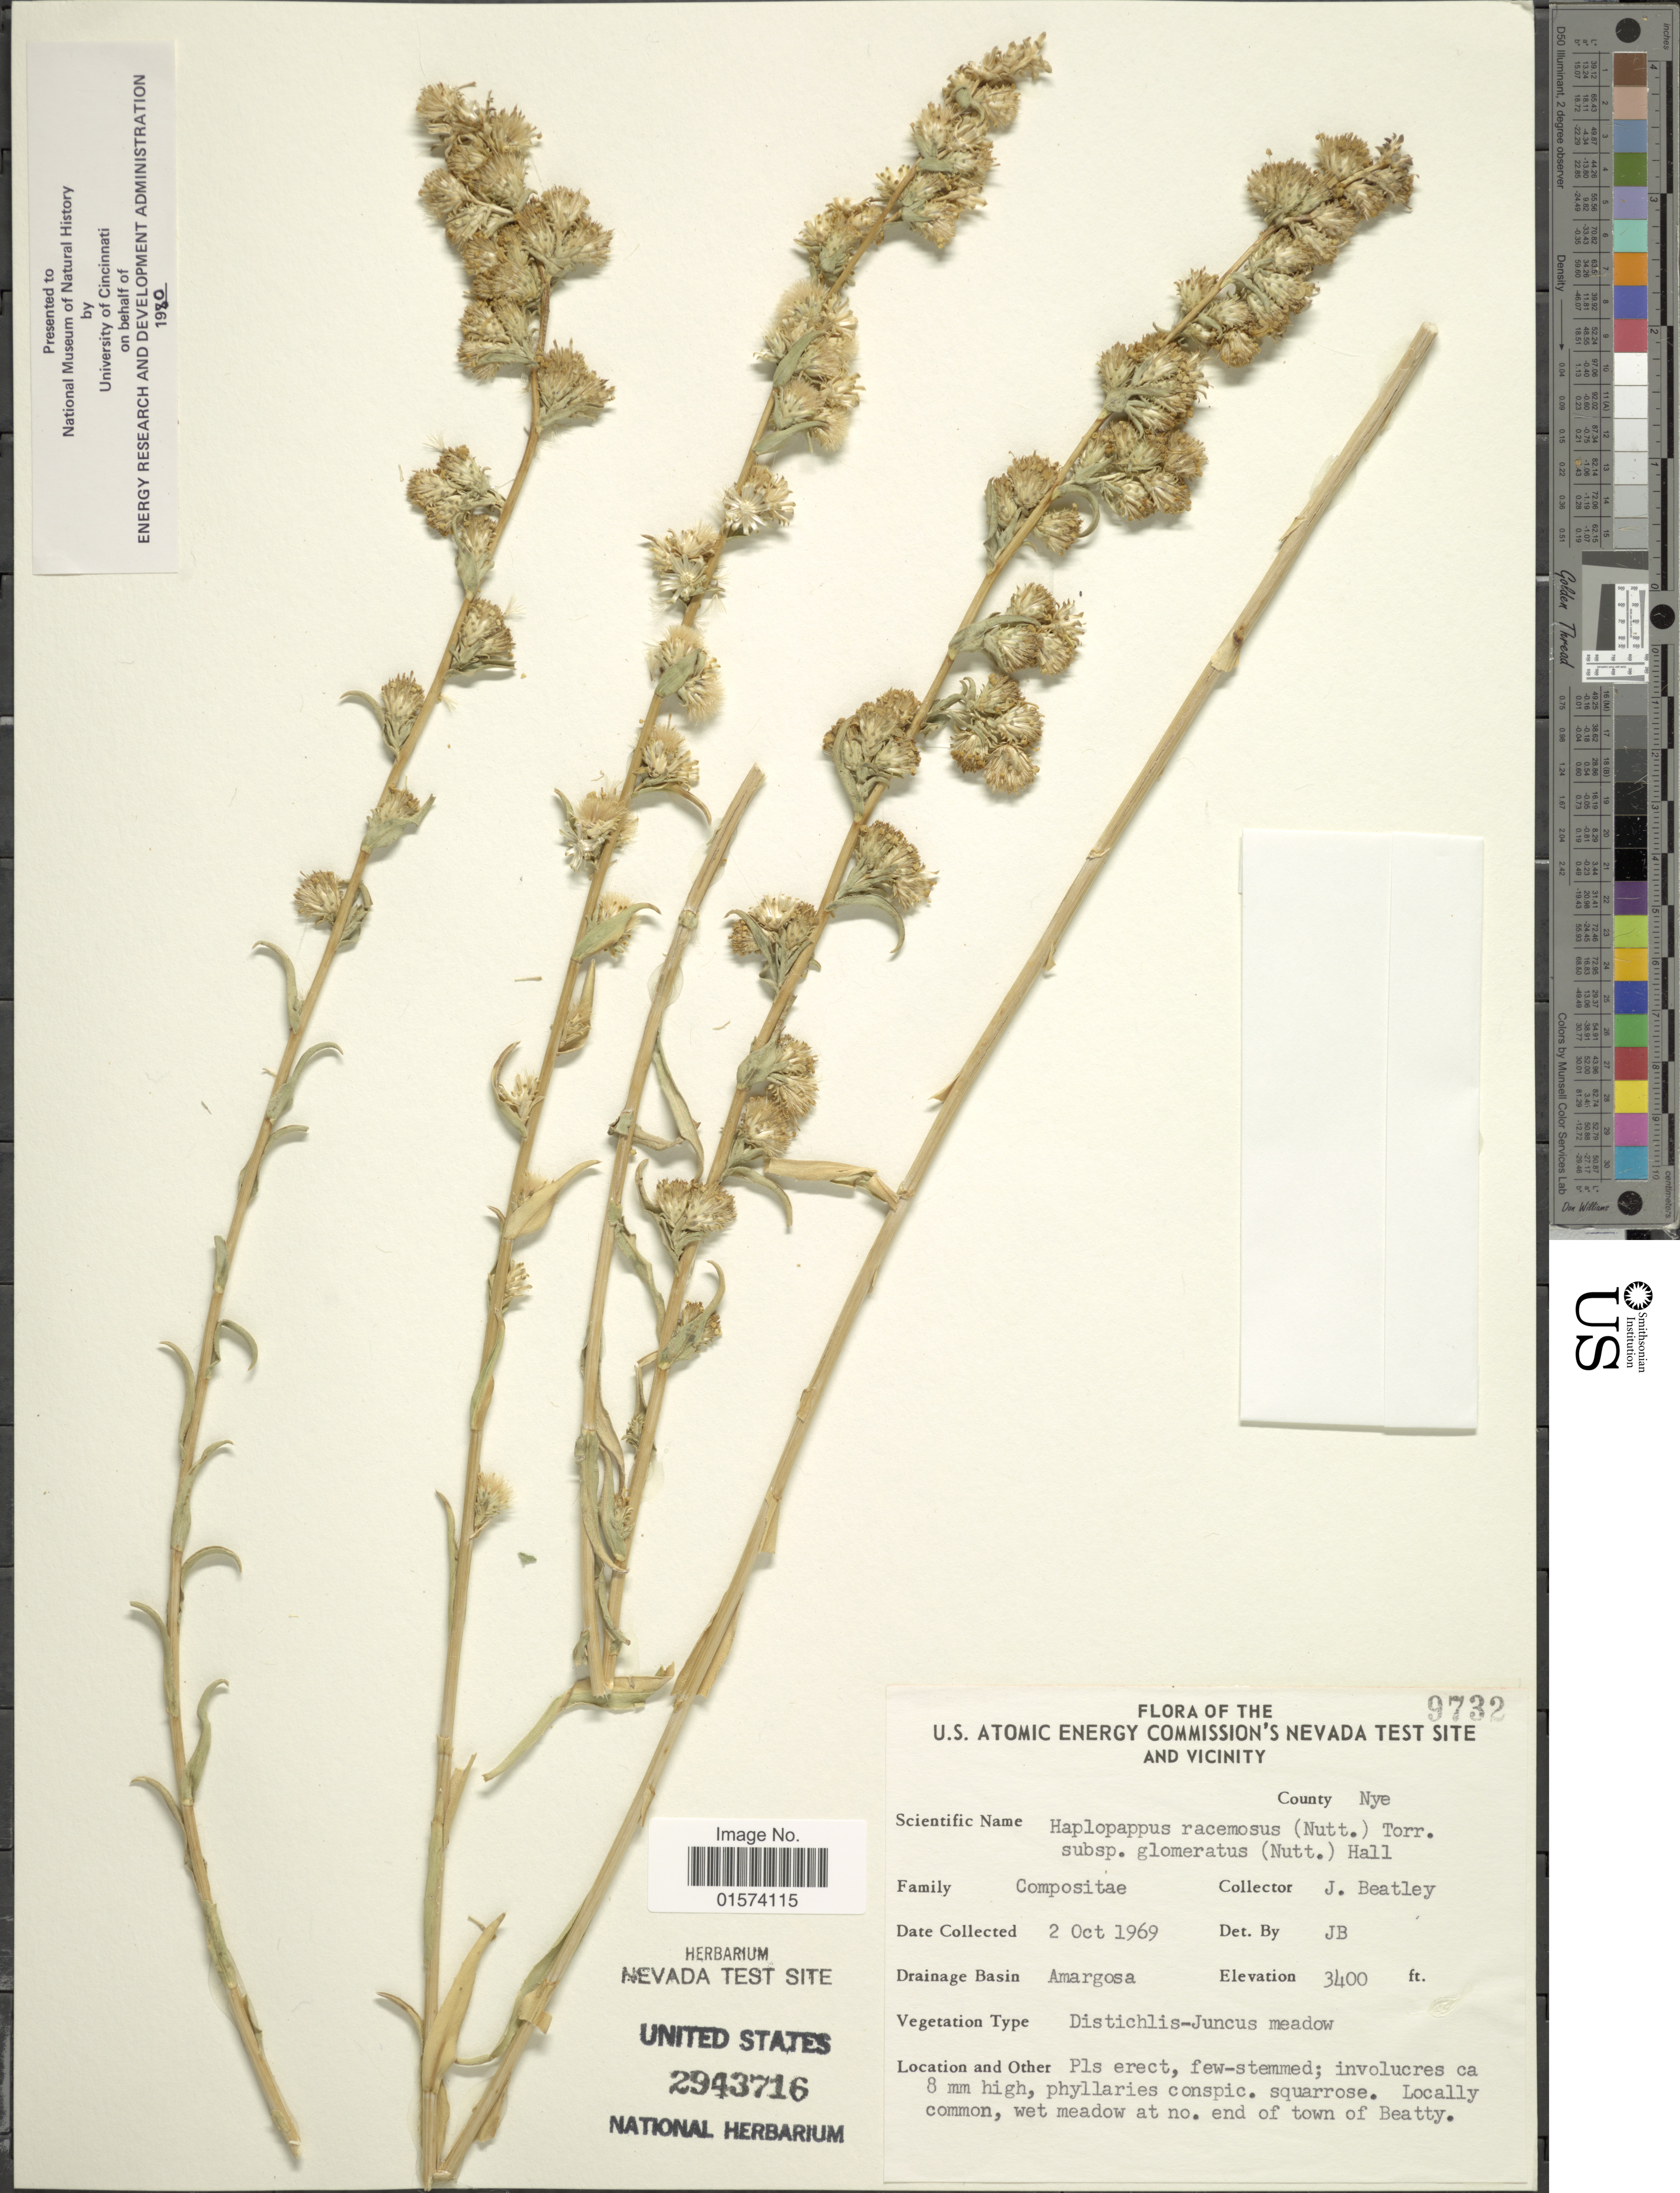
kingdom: Plantae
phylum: Tracheophyta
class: Magnoliopsida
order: Asterales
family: Asteraceae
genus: Pyrrocoma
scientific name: Pyrrocoma racemosa var. glomerata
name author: (Nutt.) H.C. Hall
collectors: J. C. Beatley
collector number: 9732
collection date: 1969-10-02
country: United States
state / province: Nevada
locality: U.S. Atomic Energy Commission's Nevada Test Site and Vicinity, County Nye, locally common, wet meadow at no. end of town of Beatty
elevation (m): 1036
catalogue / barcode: US 2943716